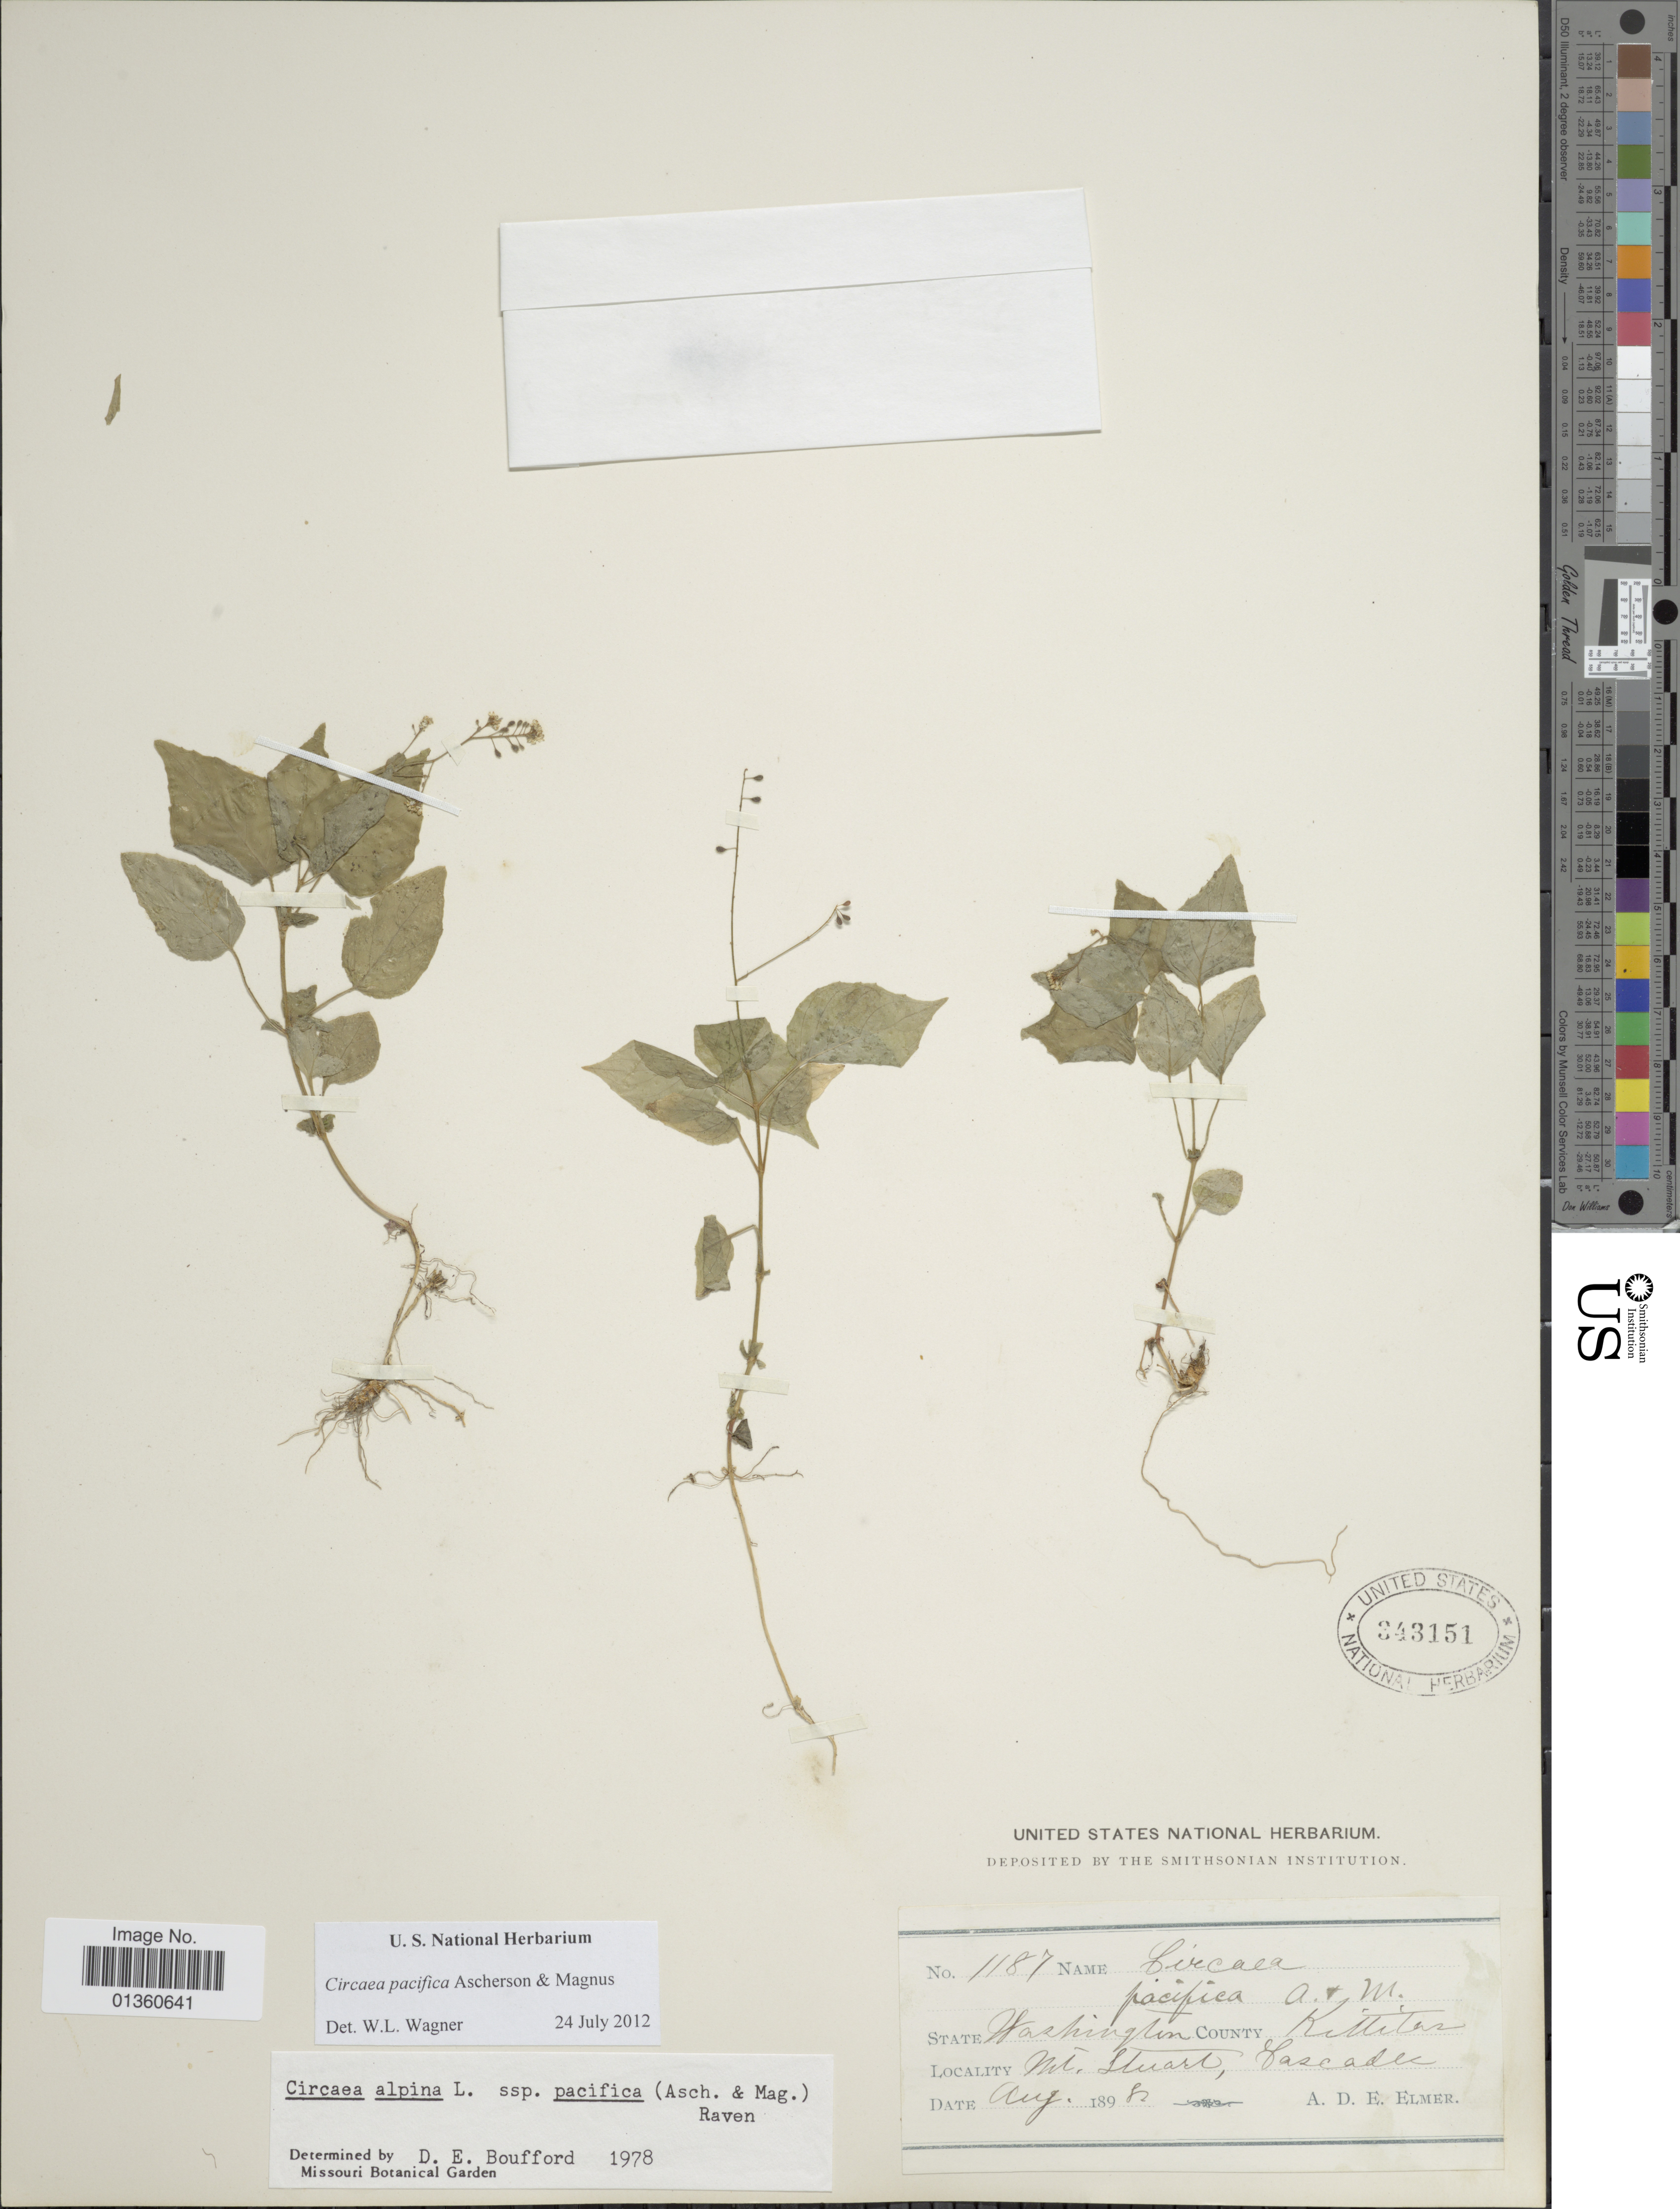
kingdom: Plantae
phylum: Tracheophyta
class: Magnoliopsida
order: Myrtales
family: Onagraceae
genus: Circaea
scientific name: Circaea pacifica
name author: Asch. & Magnus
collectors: A. D. E. Elmer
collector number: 1187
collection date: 1882-08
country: United States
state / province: Washington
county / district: Kittitas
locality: County Kittitas, Mt. Stuart, Cascades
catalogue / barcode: US 343151